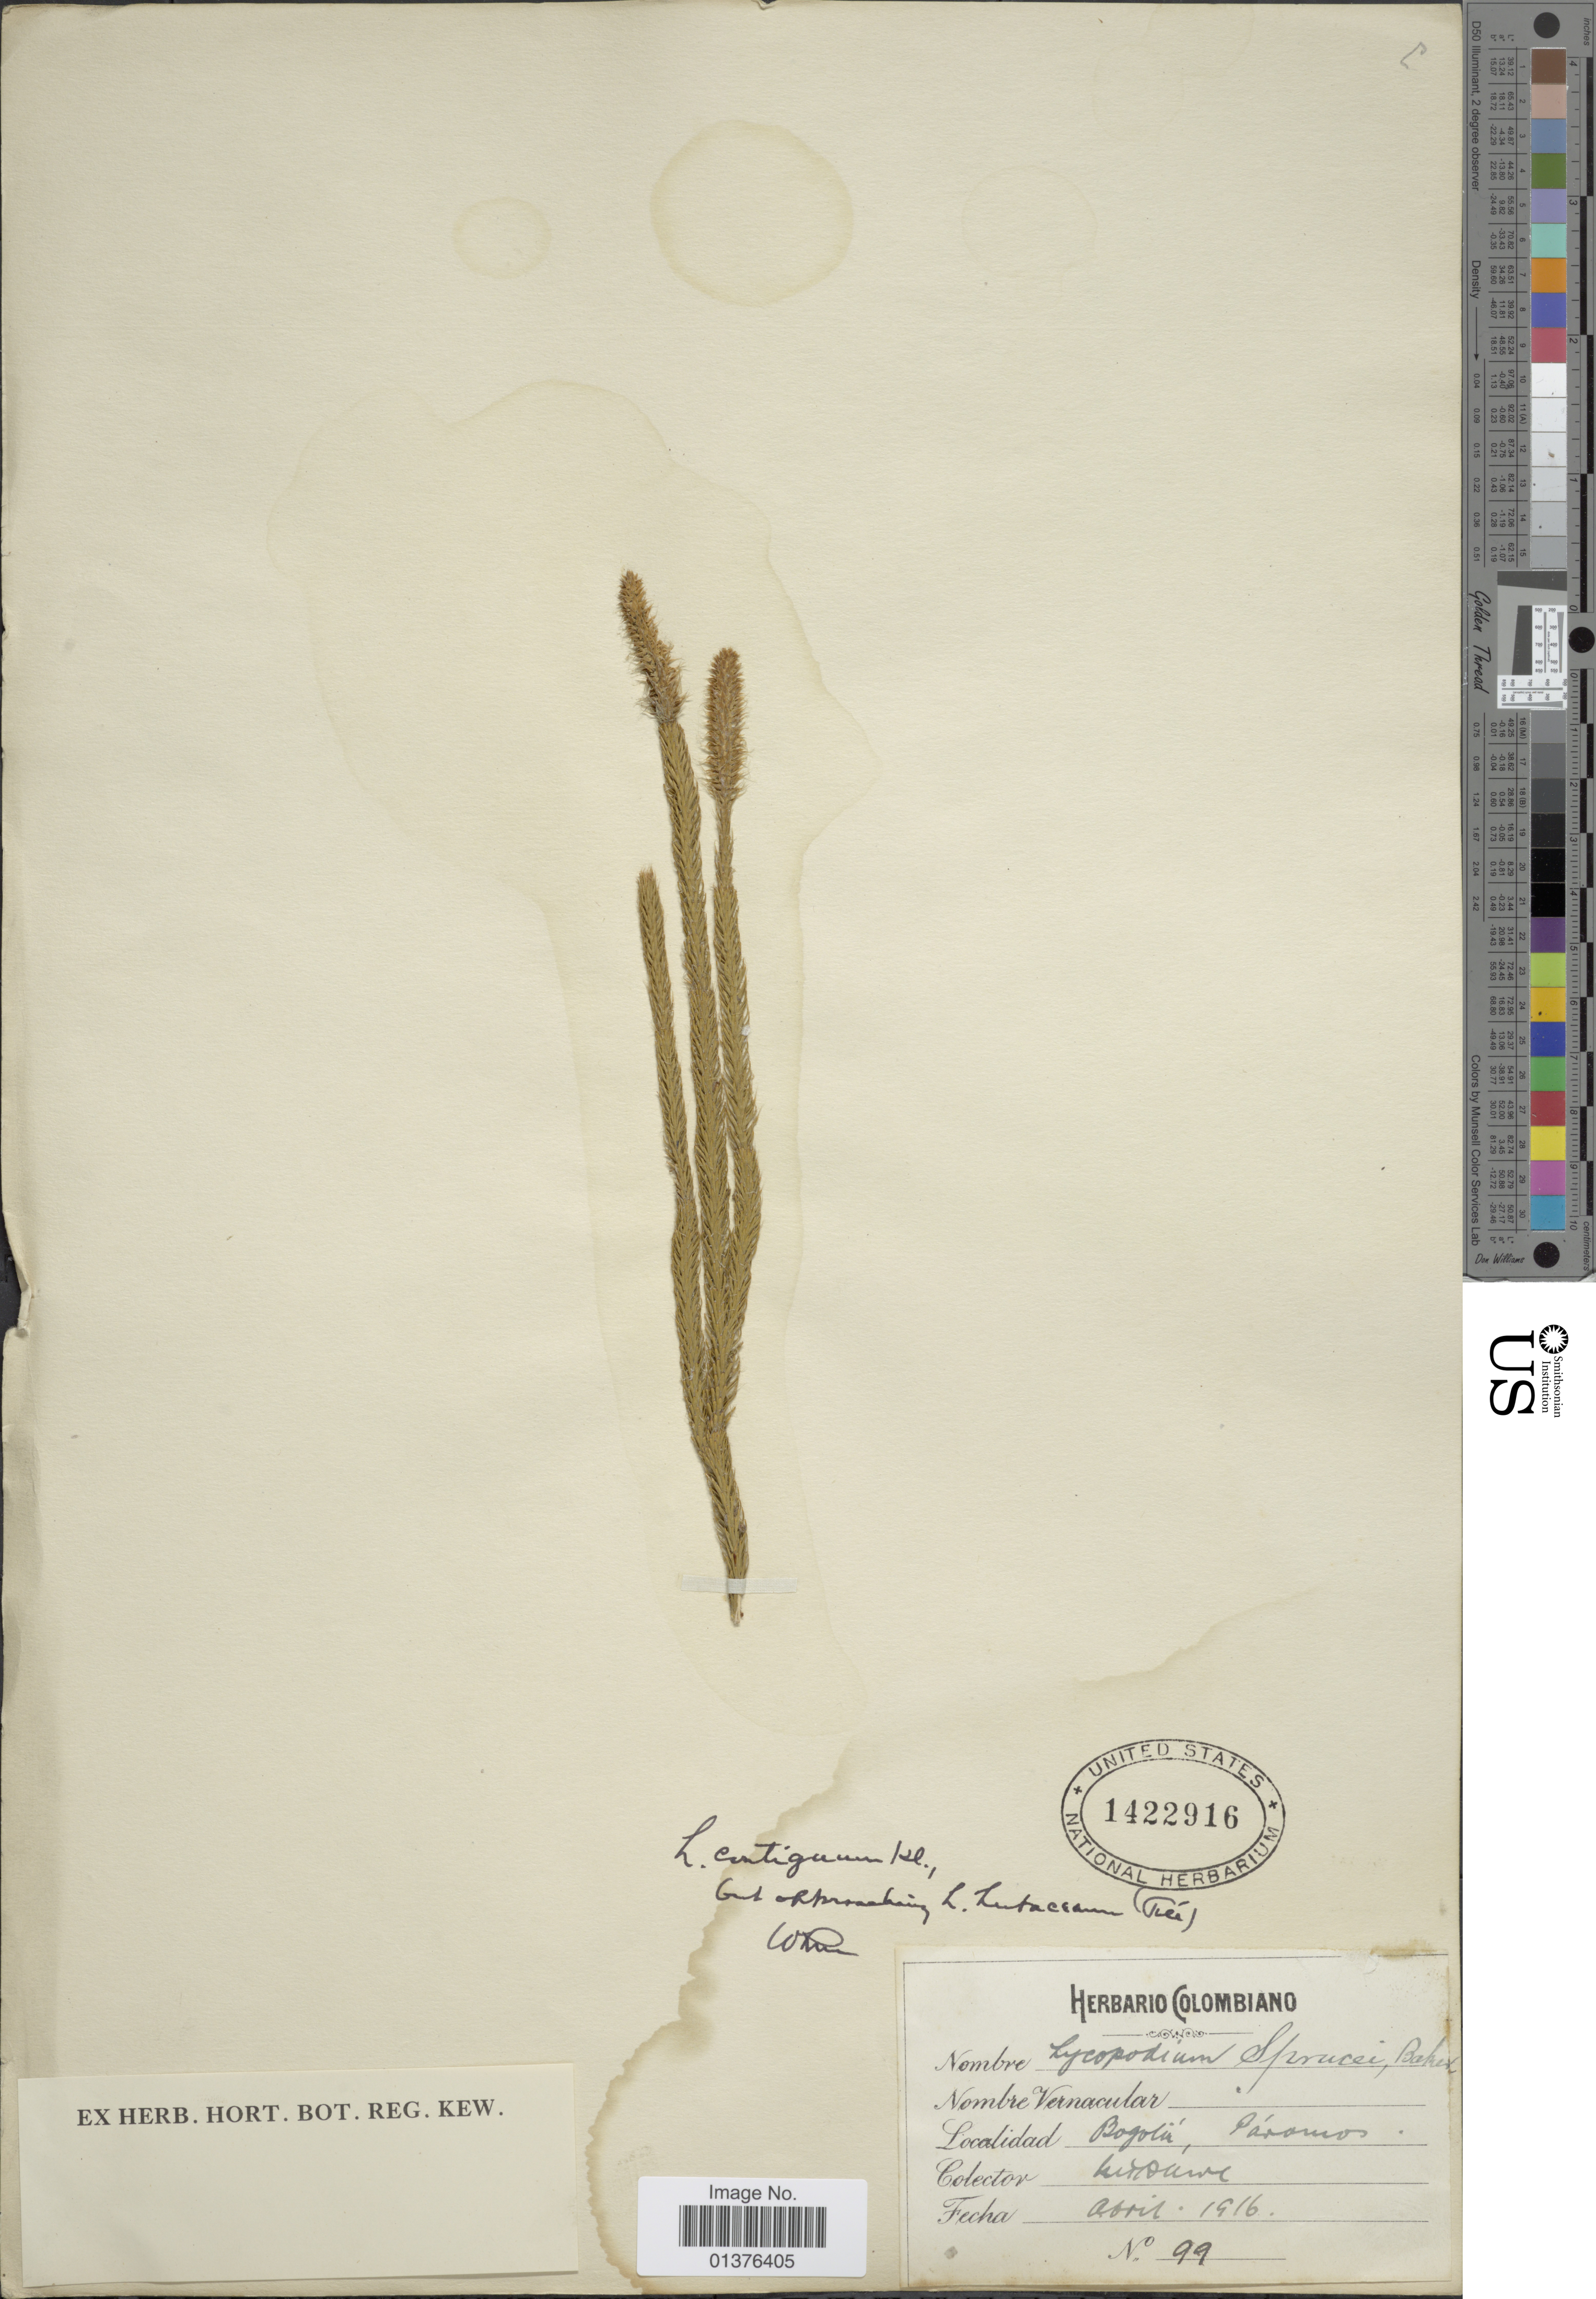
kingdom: Plantae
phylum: Tracheophyta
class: Lycopodiopsida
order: Lycopodiales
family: Lycopodiaceae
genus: Lycopodium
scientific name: Lycopodium clavatum subsp. contiguum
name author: (Klotzsch) B. Øllg.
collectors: M. T. Dawe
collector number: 99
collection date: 1916-04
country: Colombia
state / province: Bogota D.C.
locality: Páramos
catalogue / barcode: US 1422916